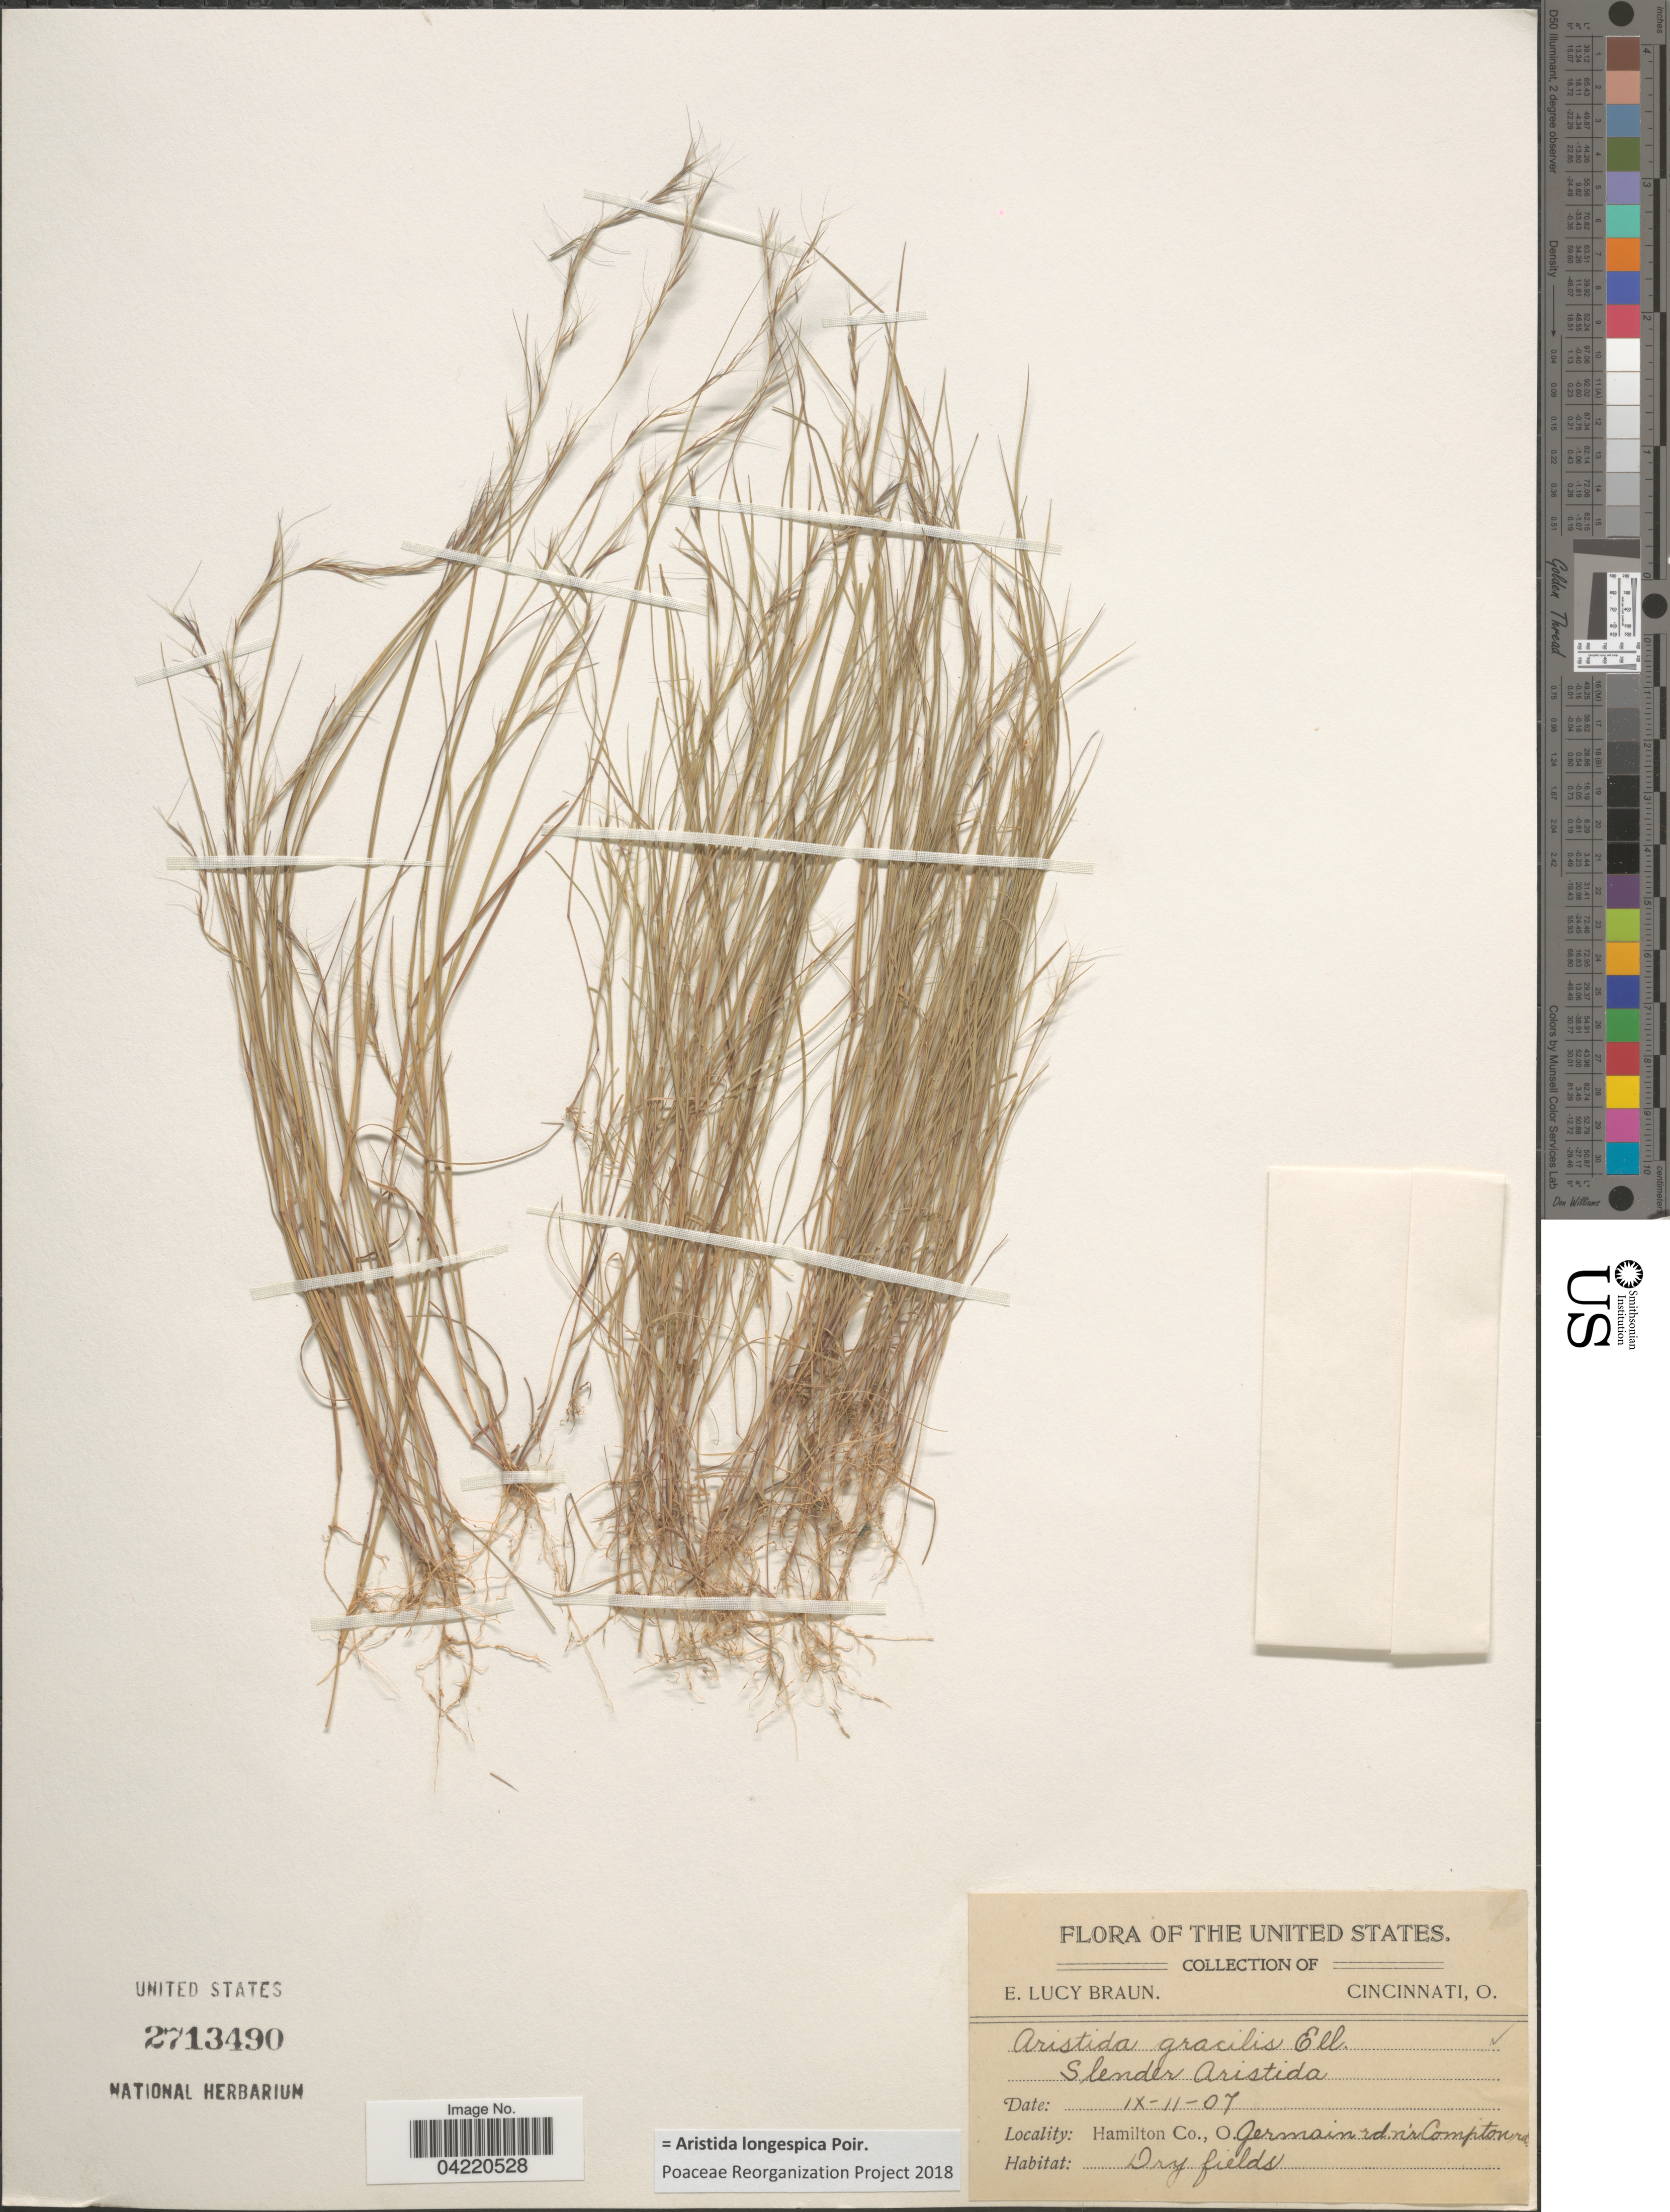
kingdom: Plantae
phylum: Tracheophyta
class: Liliopsida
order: Poales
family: Poaceae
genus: Aristida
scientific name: Aristida longespica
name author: Poir.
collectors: E. L. Braun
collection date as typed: Transcribed d/m/y: 11/9/7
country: United States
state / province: Ohio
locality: Hamilton Co. Germain rd nr Compton rd.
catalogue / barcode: US 2713490